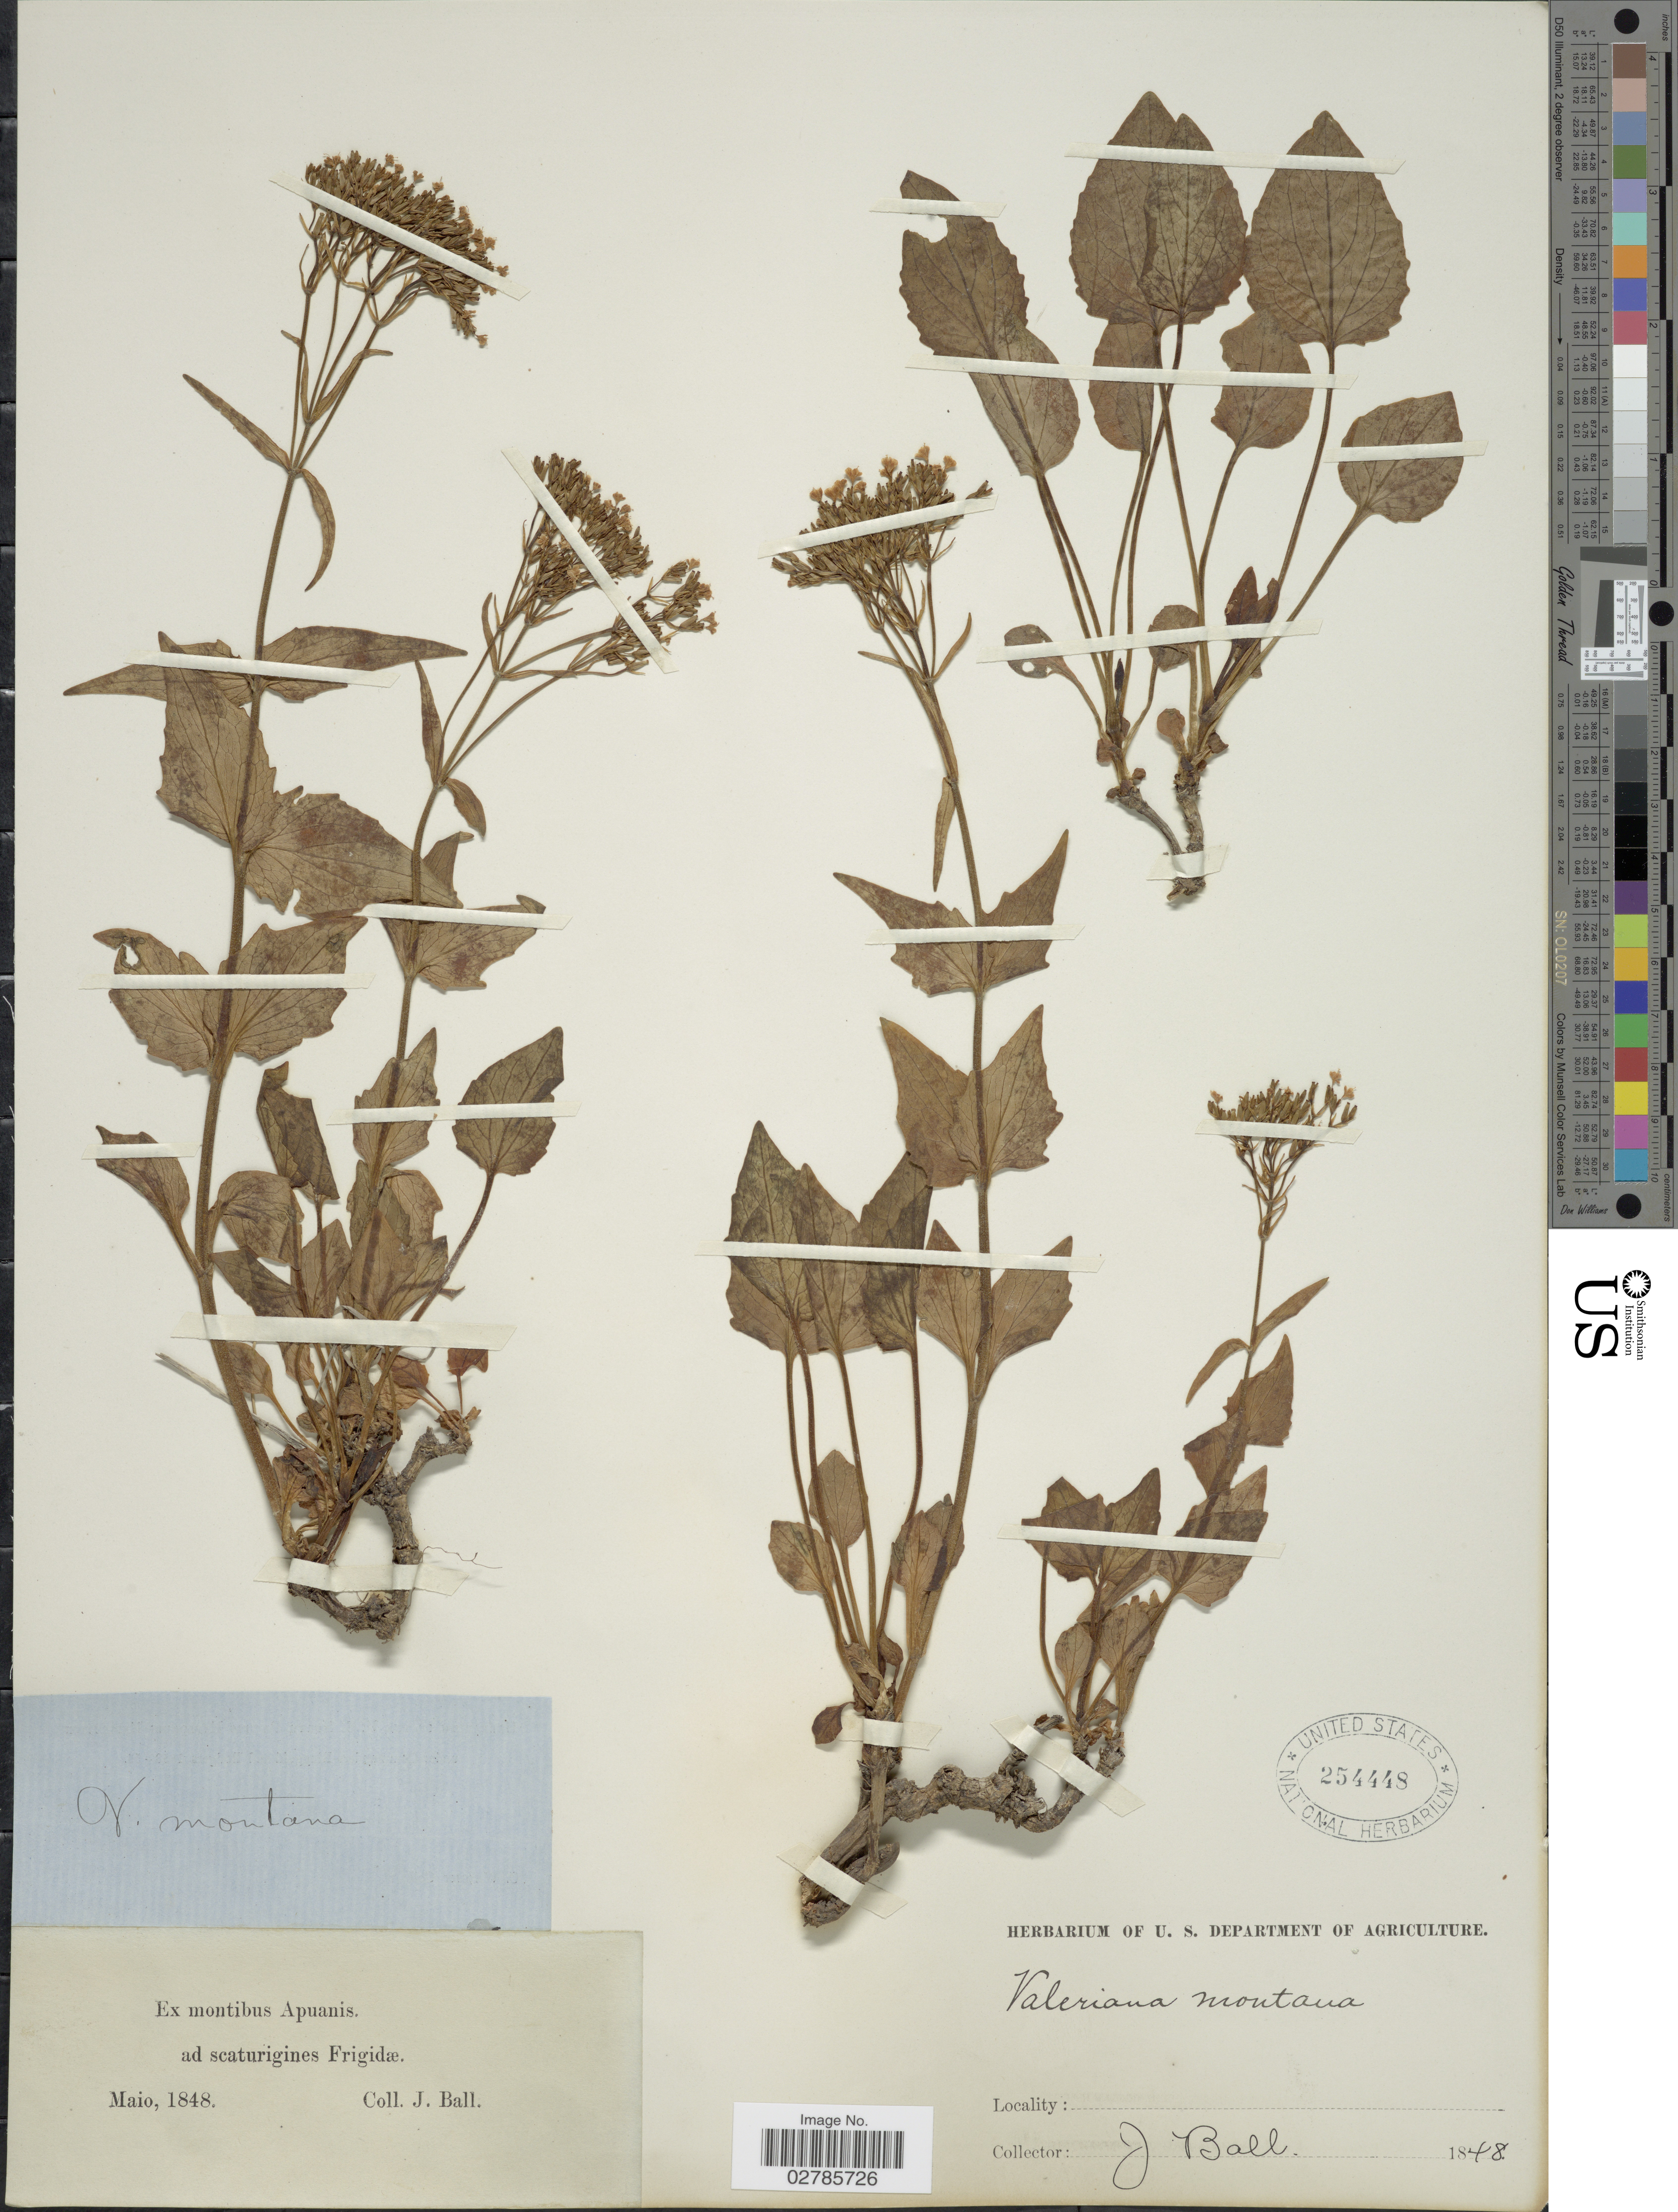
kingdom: Plantae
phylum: Tracheophyta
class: Magnoliopsida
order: Dipsacales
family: Caprifoliaceae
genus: Valeriana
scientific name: Valeriana montana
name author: L.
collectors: J. Ball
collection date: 1848-05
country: Italy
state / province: Tuscany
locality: Montibus Apuanis ad scaturigines Frigidæ.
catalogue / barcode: US 254448